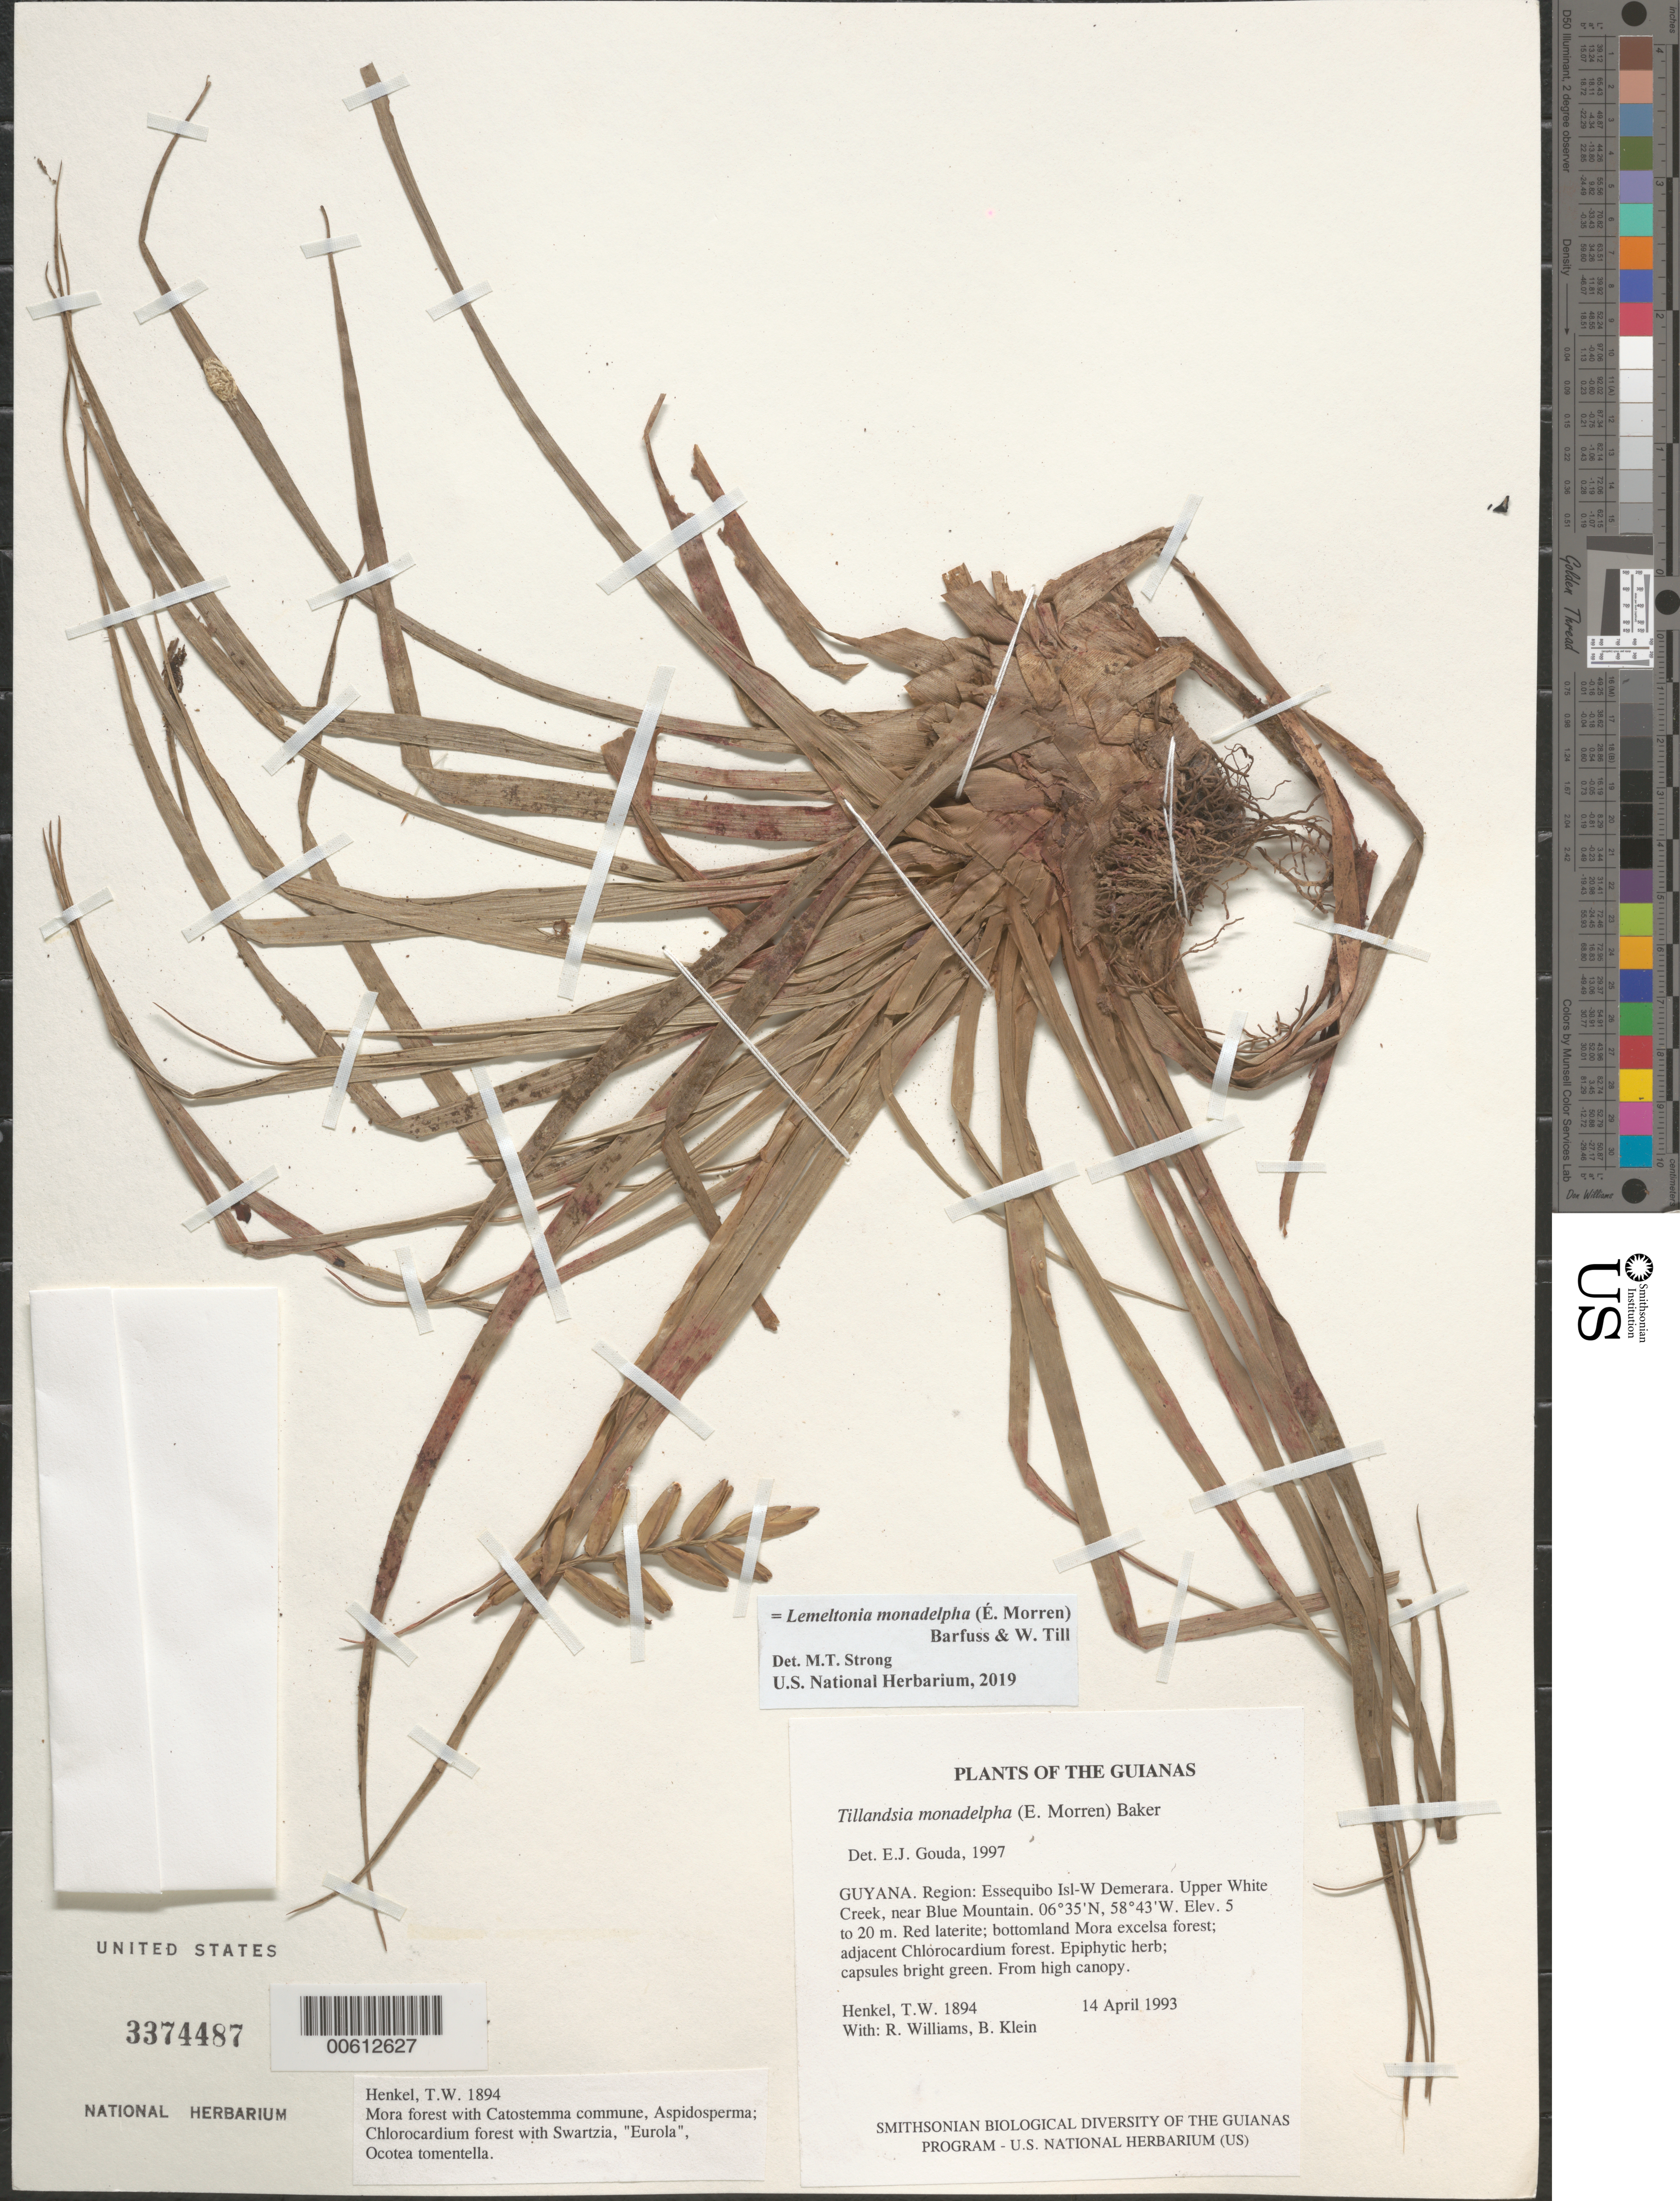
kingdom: Plantae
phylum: Tracheophyta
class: Liliopsida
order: Poales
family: Bromeliaceae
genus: Lemeltonia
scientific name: Lemeltonia monadelpha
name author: (É. Morren) Barfuss & W. Till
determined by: Strong, M. T., (US), Smithsonian Institution - National Museum of Natural History (UNITED STATES)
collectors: T. Henkel, R. Williams & B. Klein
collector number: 1894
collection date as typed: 14 April 1993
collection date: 1993-04-14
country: Guyana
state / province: Essequibo Isl-W. Demerara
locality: Upper White Creek, near Blue Mountain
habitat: Red laterite; bottomland Mora excelsa forest; adjacent Chlorocardium forest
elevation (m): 5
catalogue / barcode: US 3374487